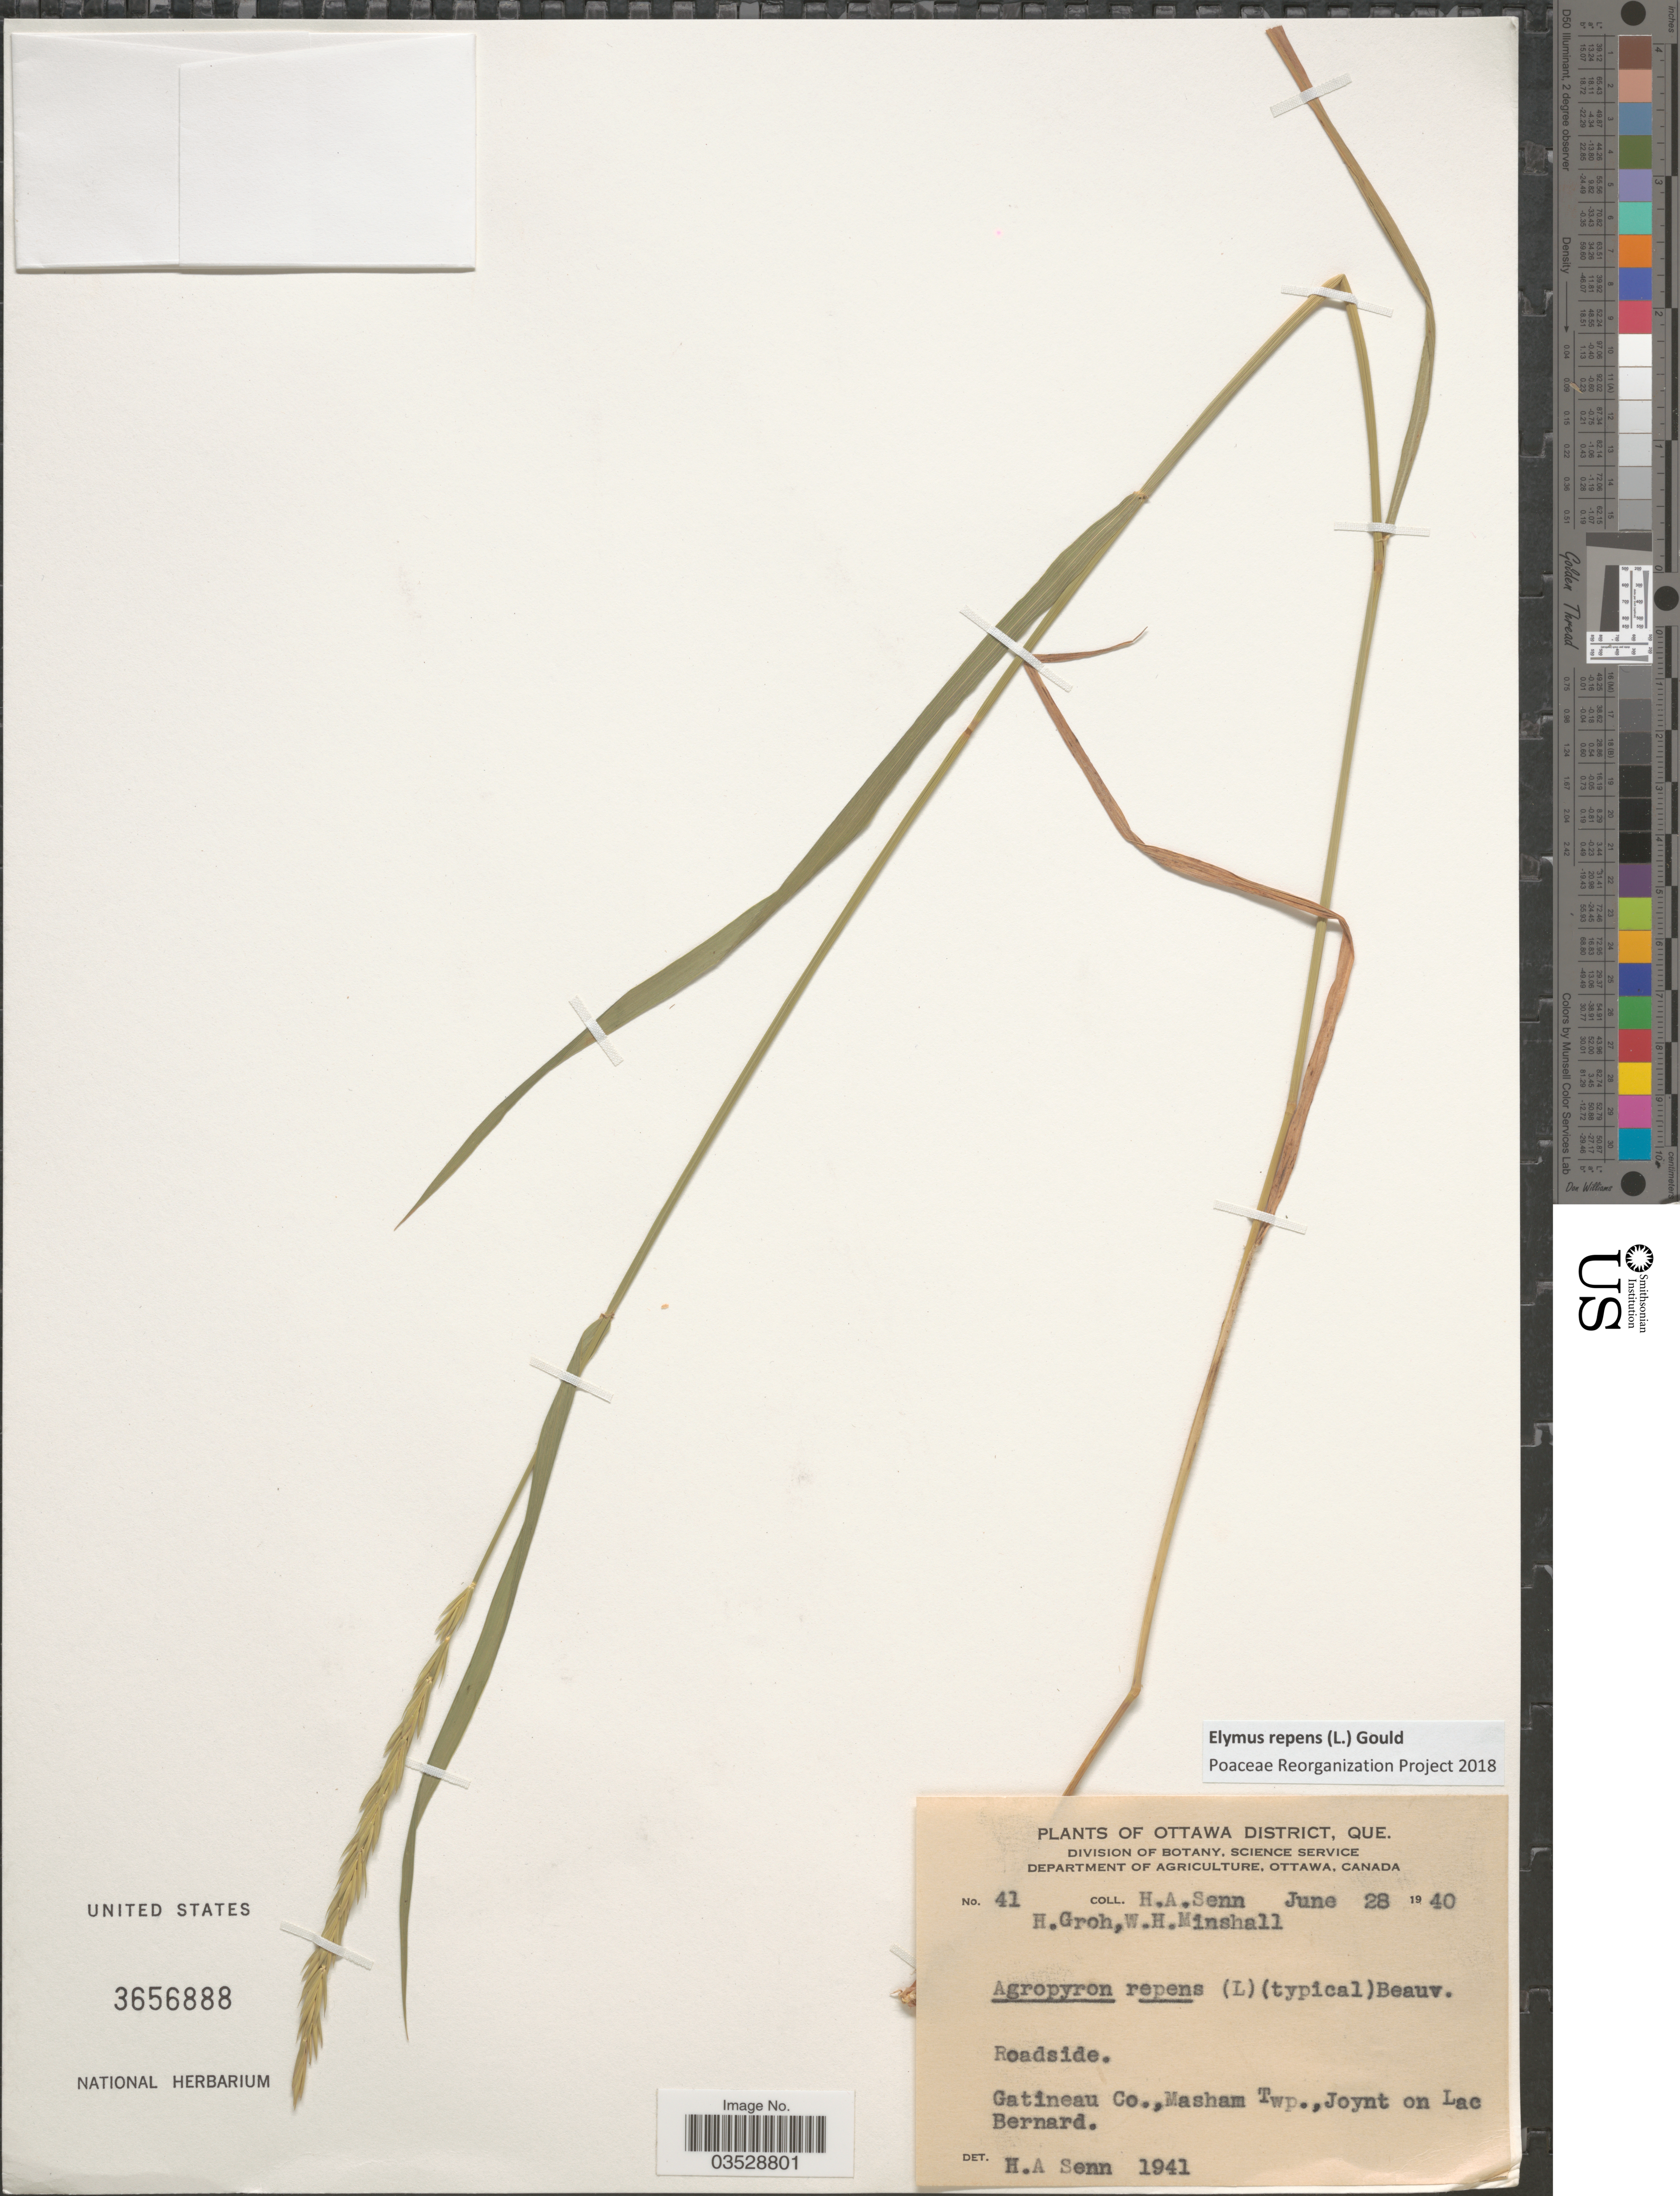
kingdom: Plantae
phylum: Tracheophyta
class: Liliopsida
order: Poales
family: Poaceae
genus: Elymus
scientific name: Elymus repens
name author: (L.) Gould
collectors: H. Senn, H. Groh & W. Minshall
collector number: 41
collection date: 1940-06-28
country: Canada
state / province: Quebec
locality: Ottawa District. Roadside. Gatineau Co., Masham Twp., Joynt on Lac Bernard.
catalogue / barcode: US 3656888